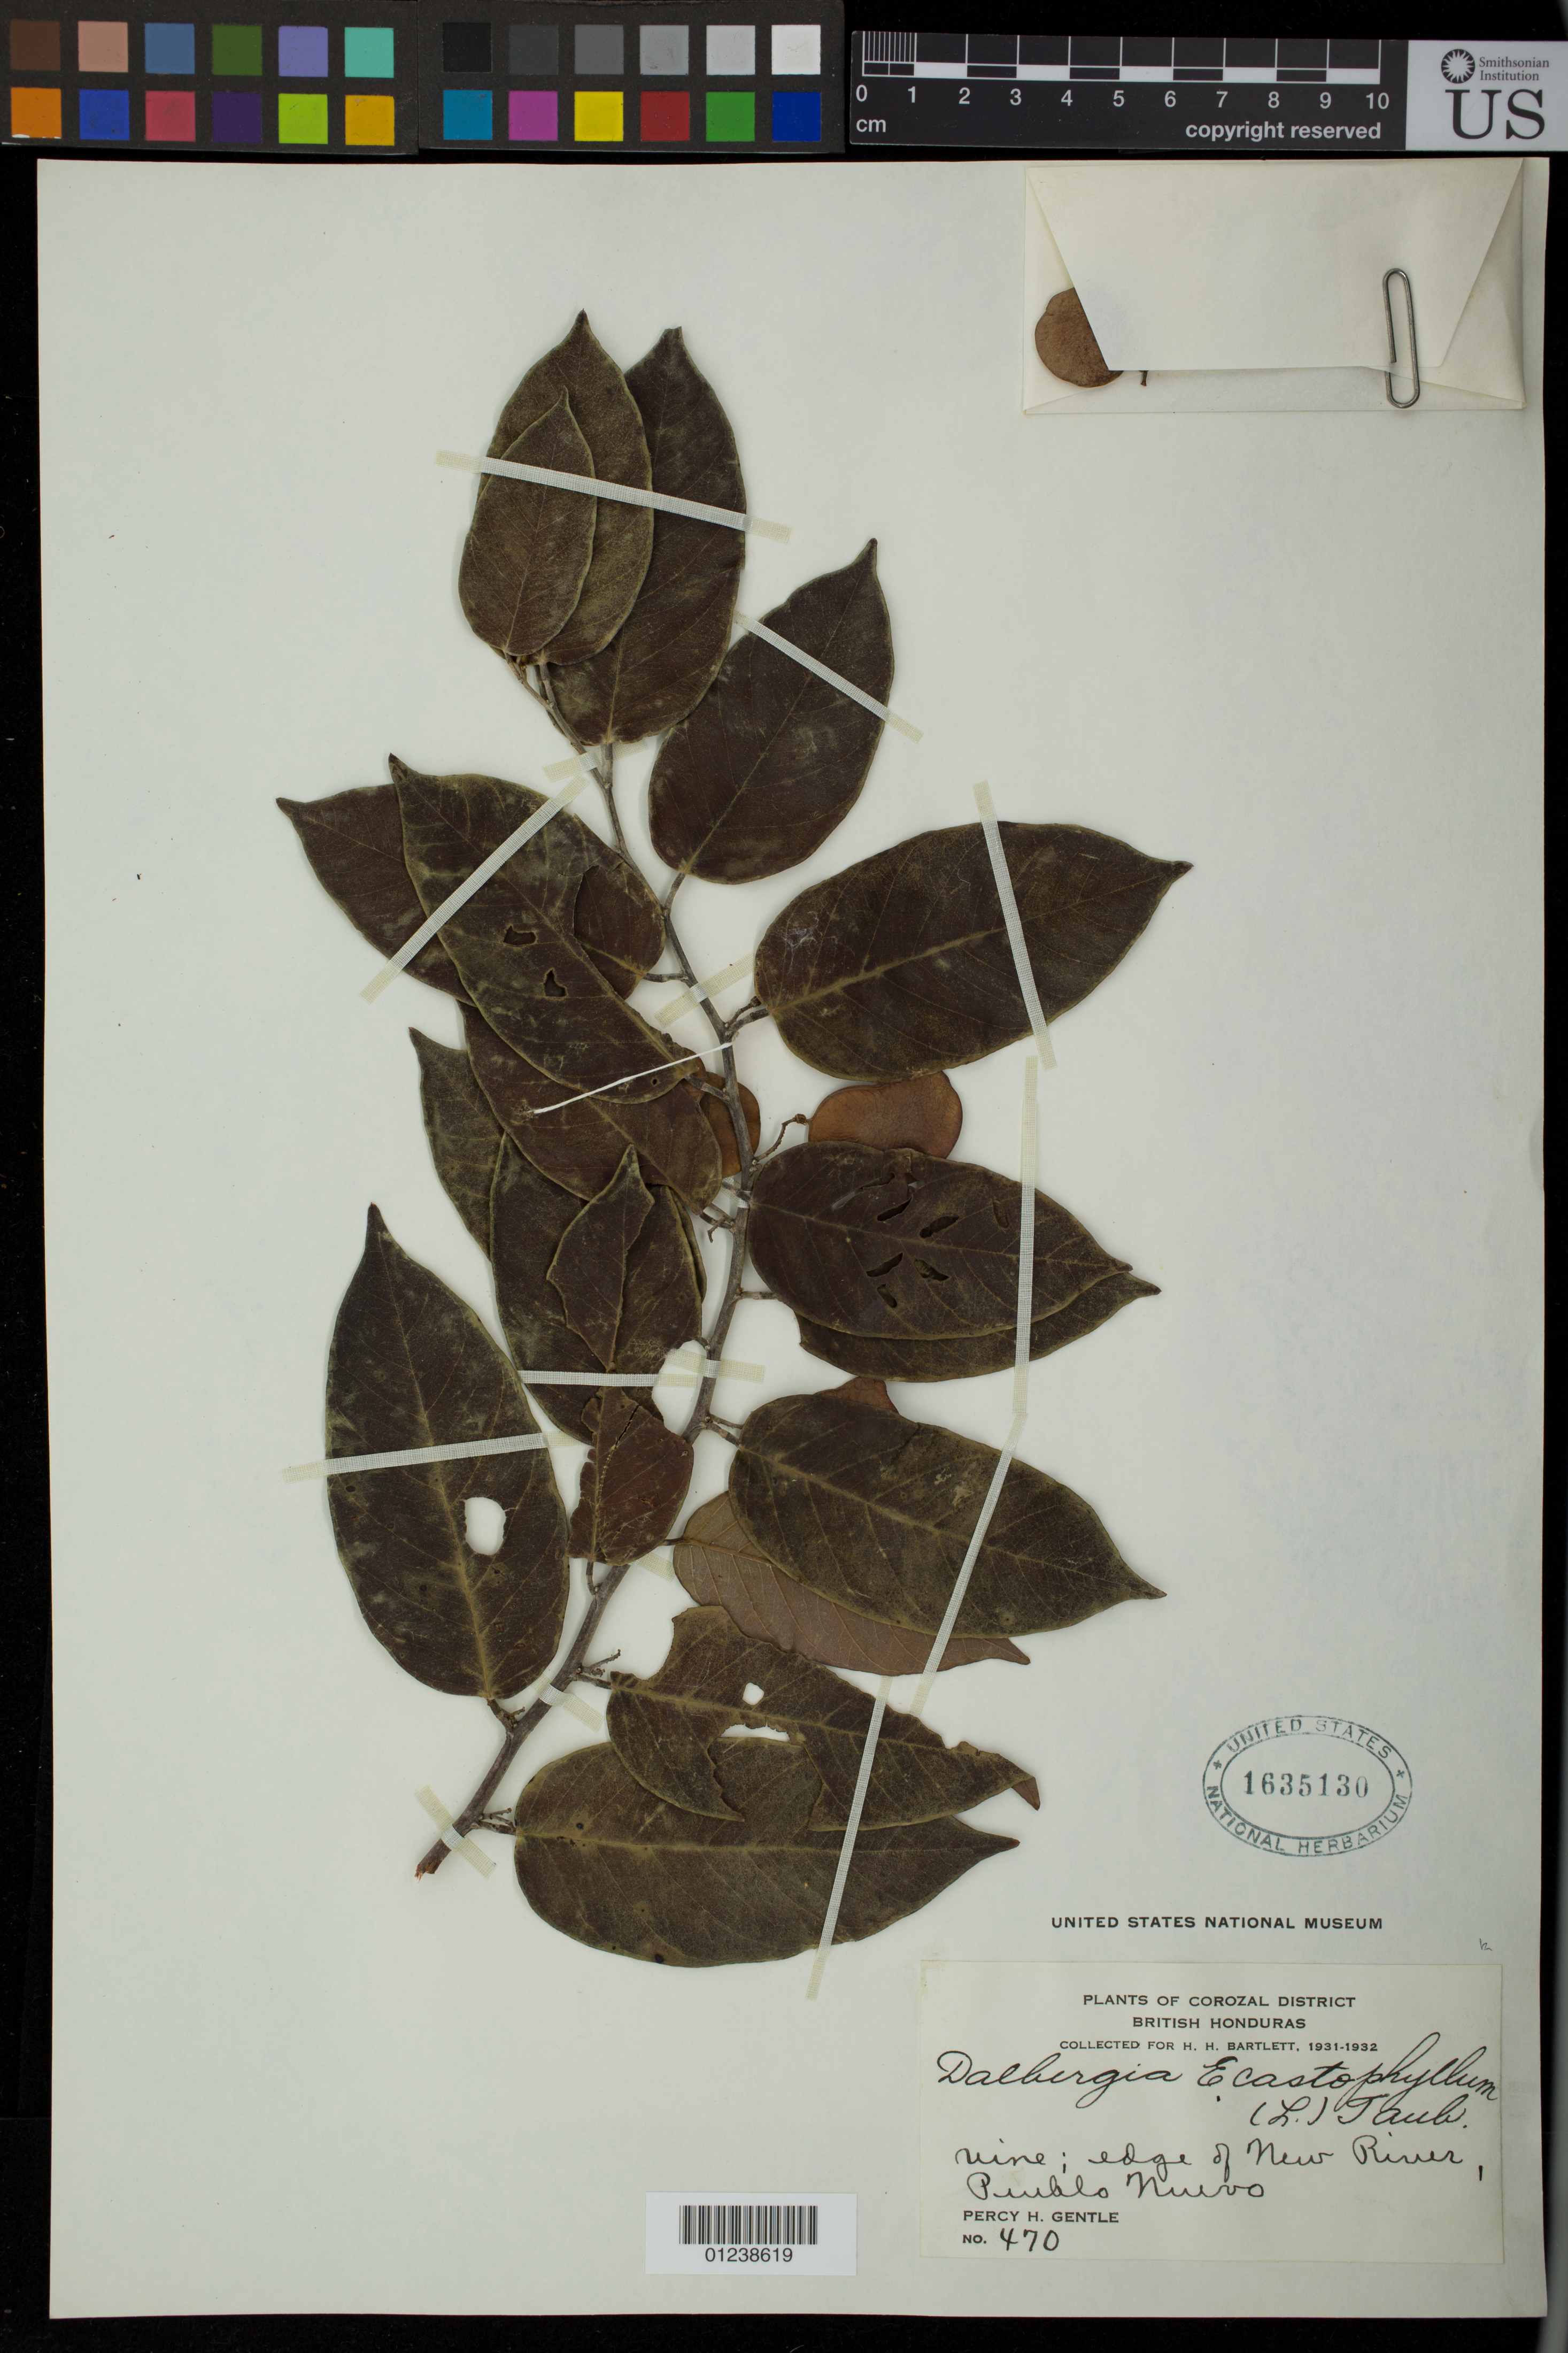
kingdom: Plantae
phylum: Tracheophyta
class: Magnoliopsida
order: Fabales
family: Fabaceae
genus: Dalbergia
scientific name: Dalbergia ecastaphyllum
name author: (L.) Taub.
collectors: P. H. Gentle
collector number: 470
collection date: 1931/1932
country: Belize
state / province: Corozal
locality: edge of Neur River, Pueblo Nuero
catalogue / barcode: US 1635130